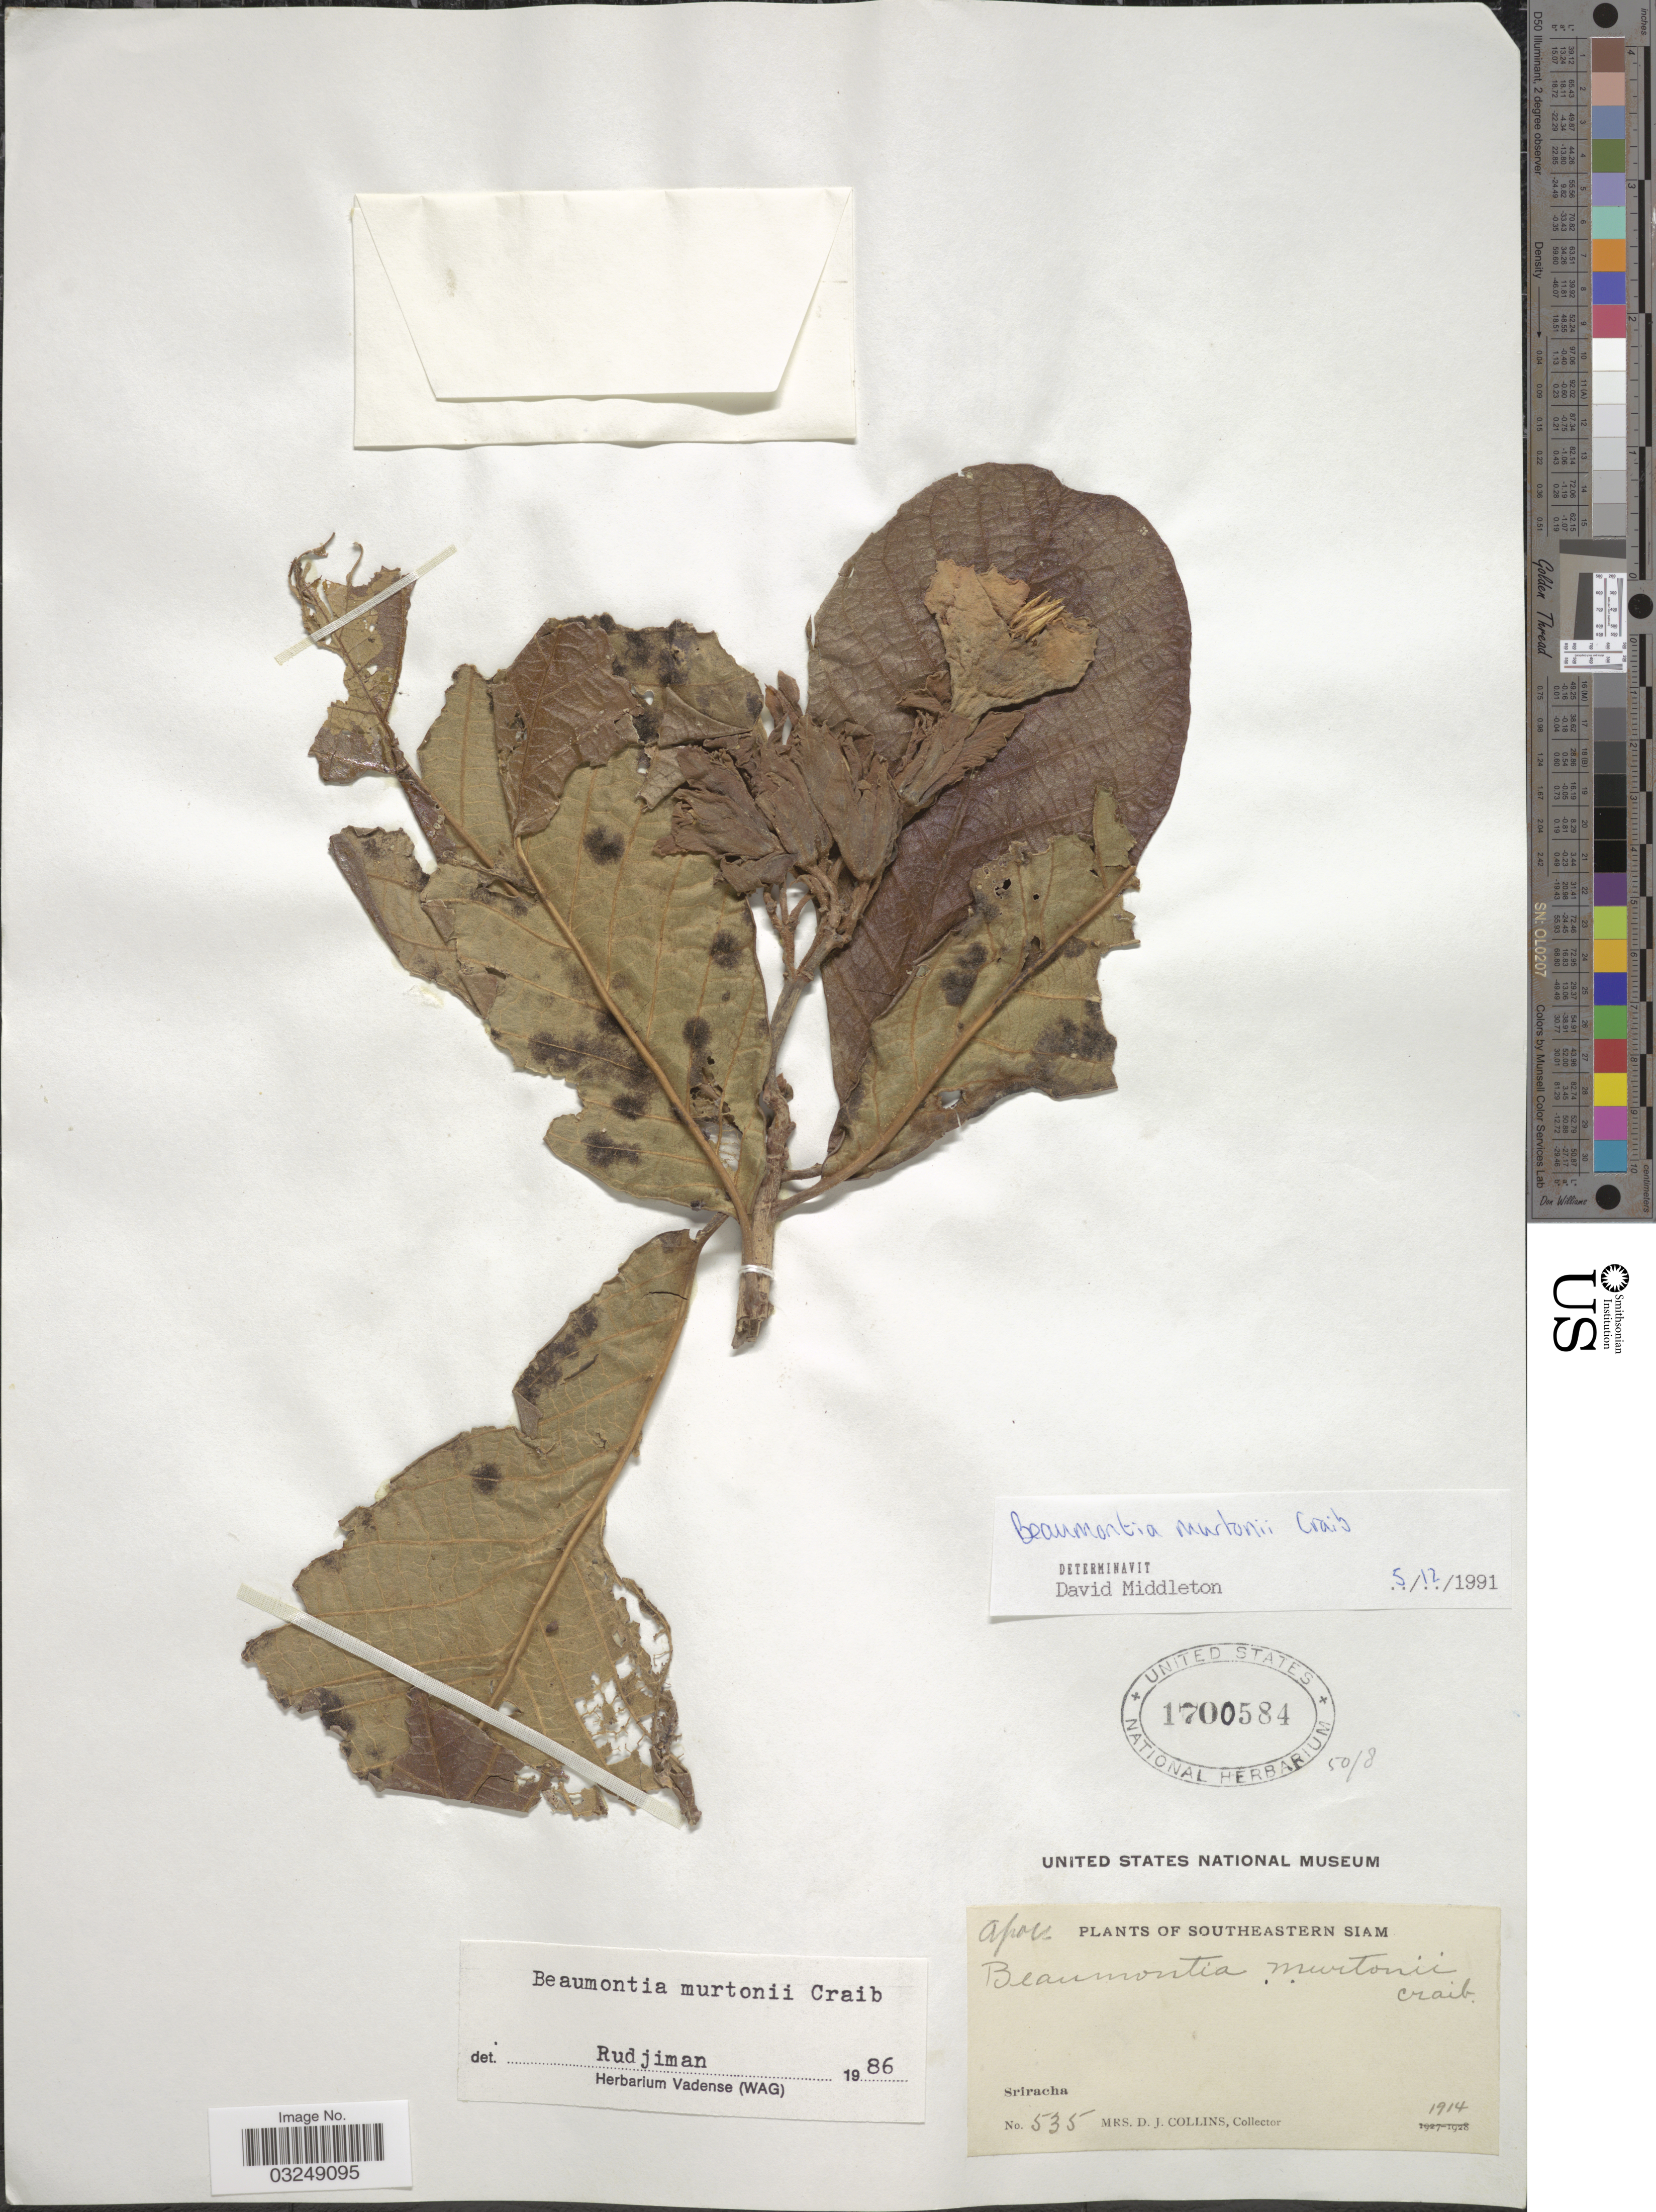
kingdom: Plantae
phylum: Tracheophyta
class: Magnoliopsida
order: Gentianales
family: Apocynaceae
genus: Beaumontia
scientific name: Beaumontia murtonii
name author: Craib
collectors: Mrs. D. J. Collins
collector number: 535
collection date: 1914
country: Thailand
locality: Southeastern Siam. Sriracha.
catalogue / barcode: US 1700584